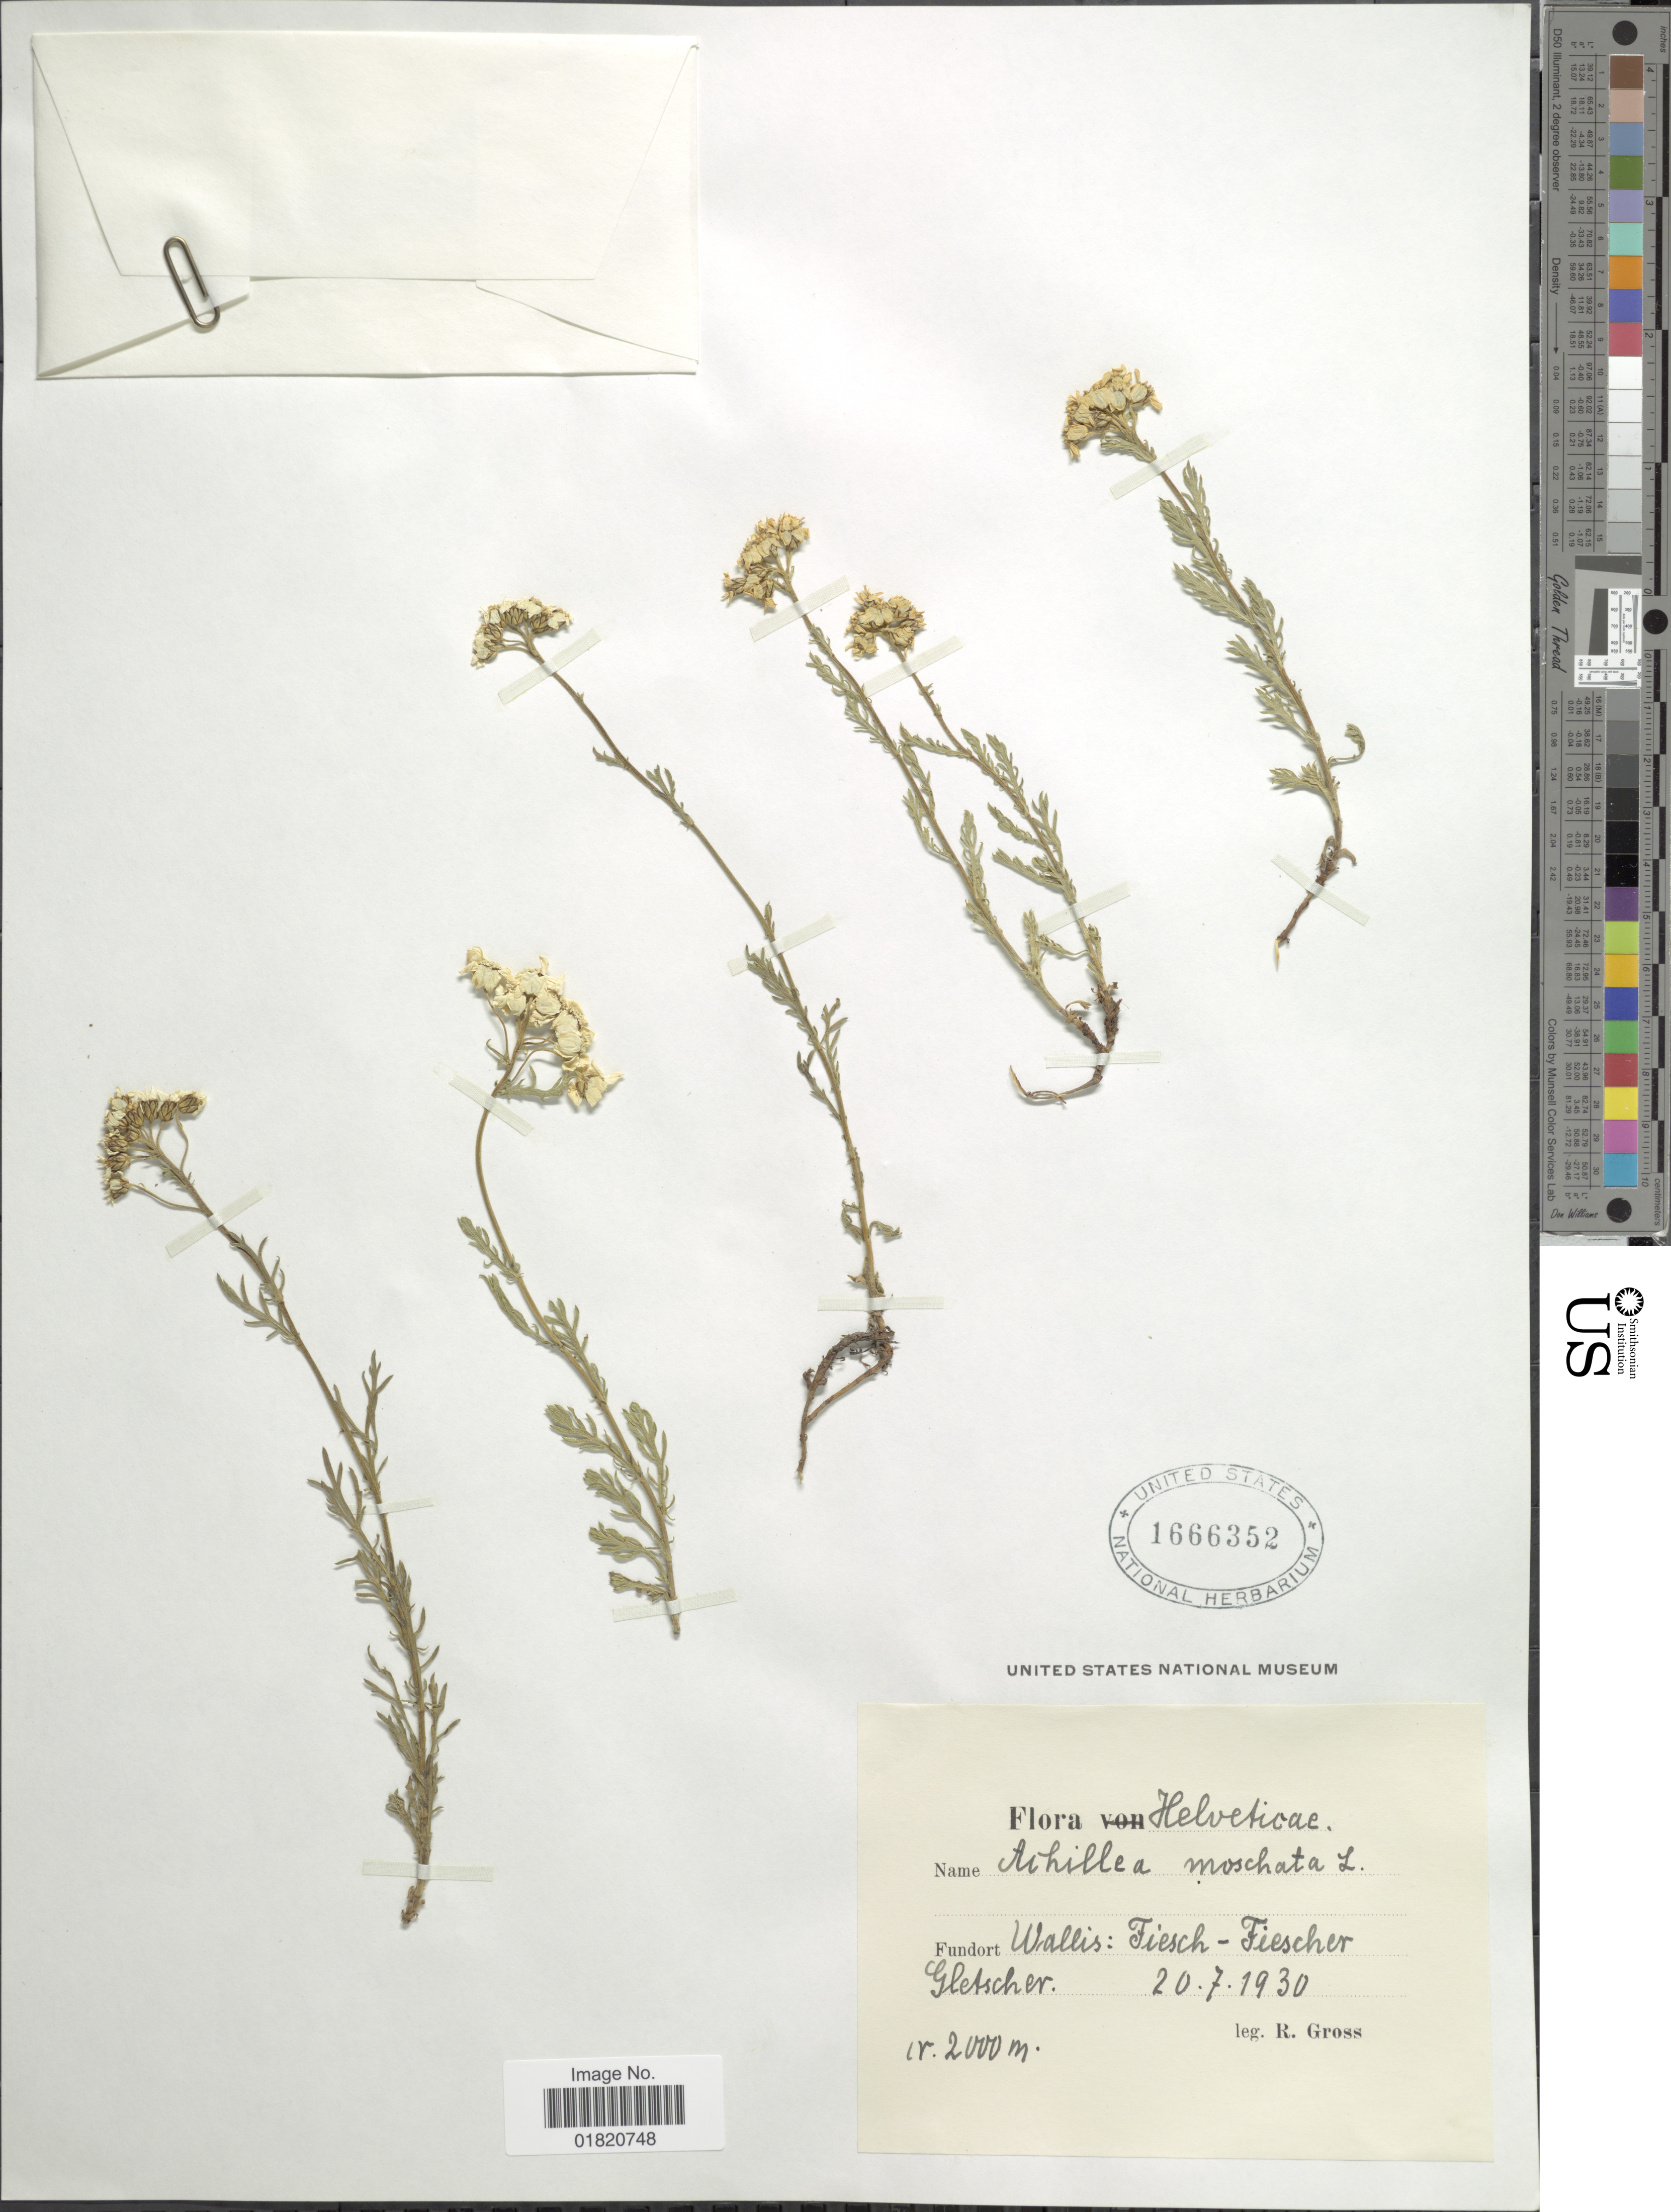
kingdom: Plantae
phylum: Tracheophyta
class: Magnoliopsida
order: Asterales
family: Asteraceae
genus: Achillea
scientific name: Achillea moschata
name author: Wulfen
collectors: R. Gross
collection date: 1930-07-20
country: Switzerland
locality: Helveticae. Fundort Wallis: Fiesch - Fiescher Gletscher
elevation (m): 2000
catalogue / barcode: US 1666352